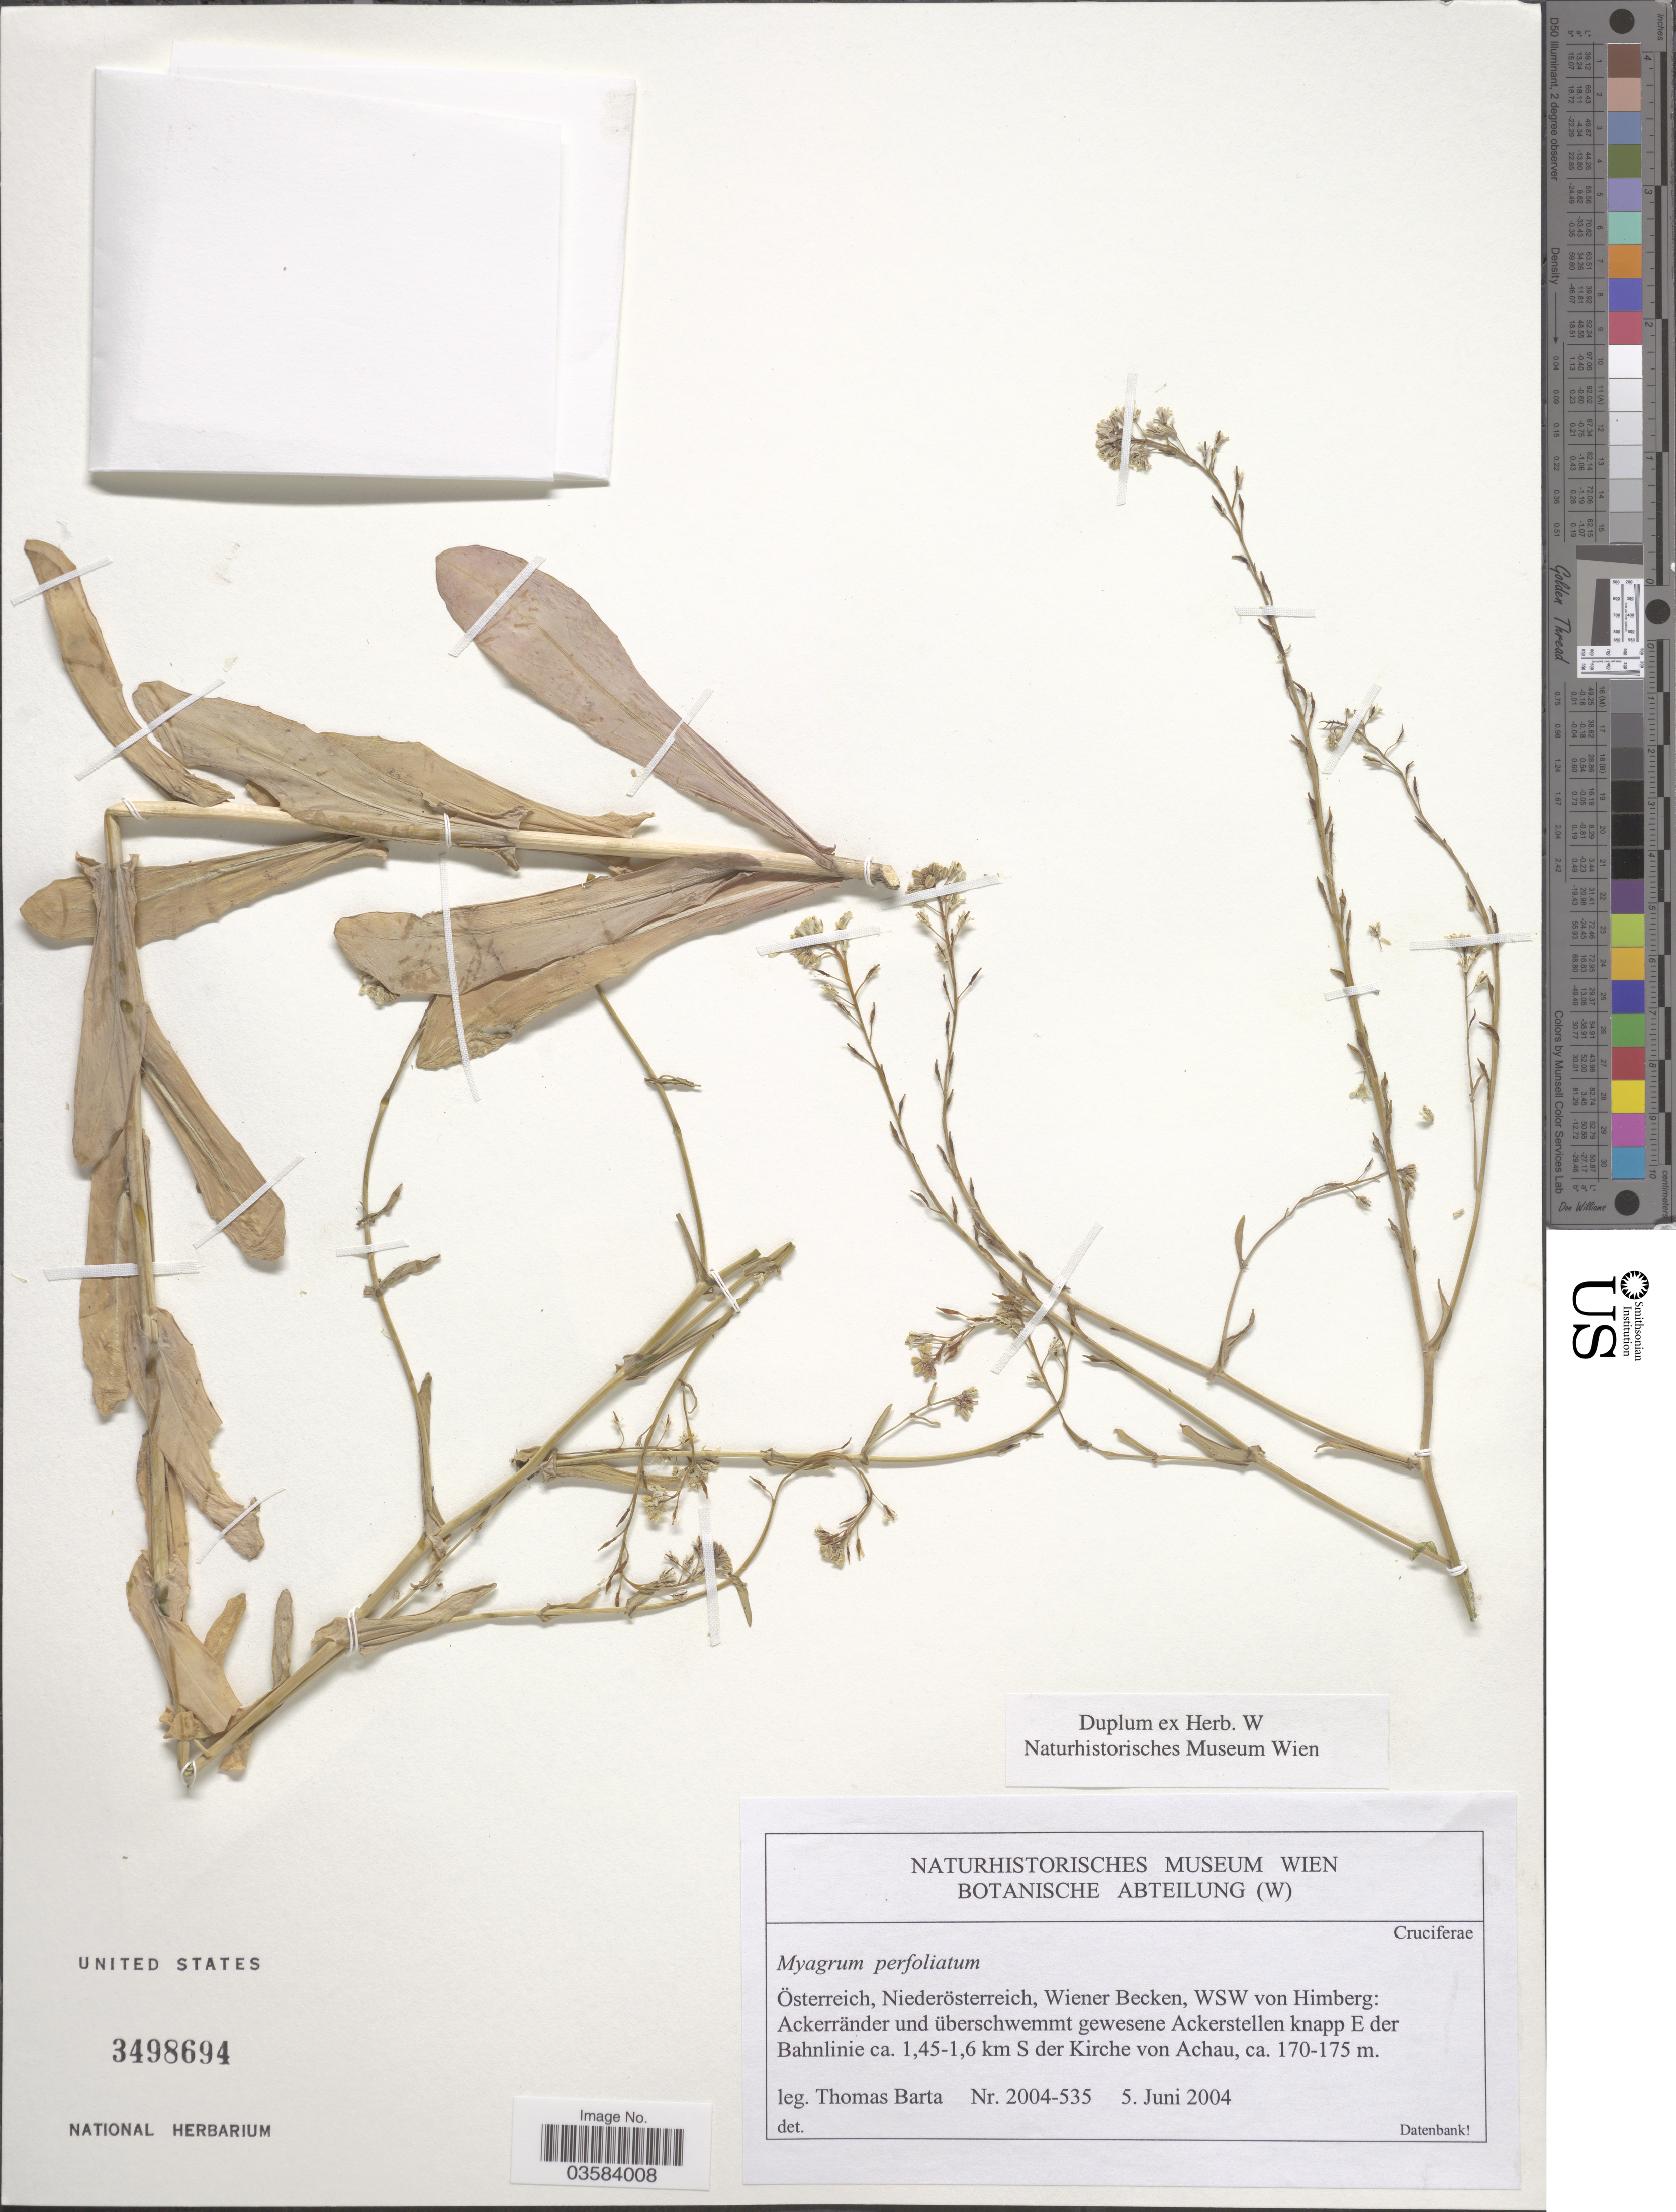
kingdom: Plantae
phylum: Tracheophyta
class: Magnoliopsida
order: Brassicales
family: Brassicaceae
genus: Myagrum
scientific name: Myagrum perfoliatum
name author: L.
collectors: T. Barta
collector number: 2004-535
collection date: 2004-06-05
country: Austria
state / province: Niederosterreich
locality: Österreich, Wiener Becken, WSW von Himberg: Ackerränder und überschwemmt gewesene Ackerstellen knapp E der Bahnlinie ca. 1,45-1,6 km S der Kirche von Achau.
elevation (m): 170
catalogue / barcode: US 3498694